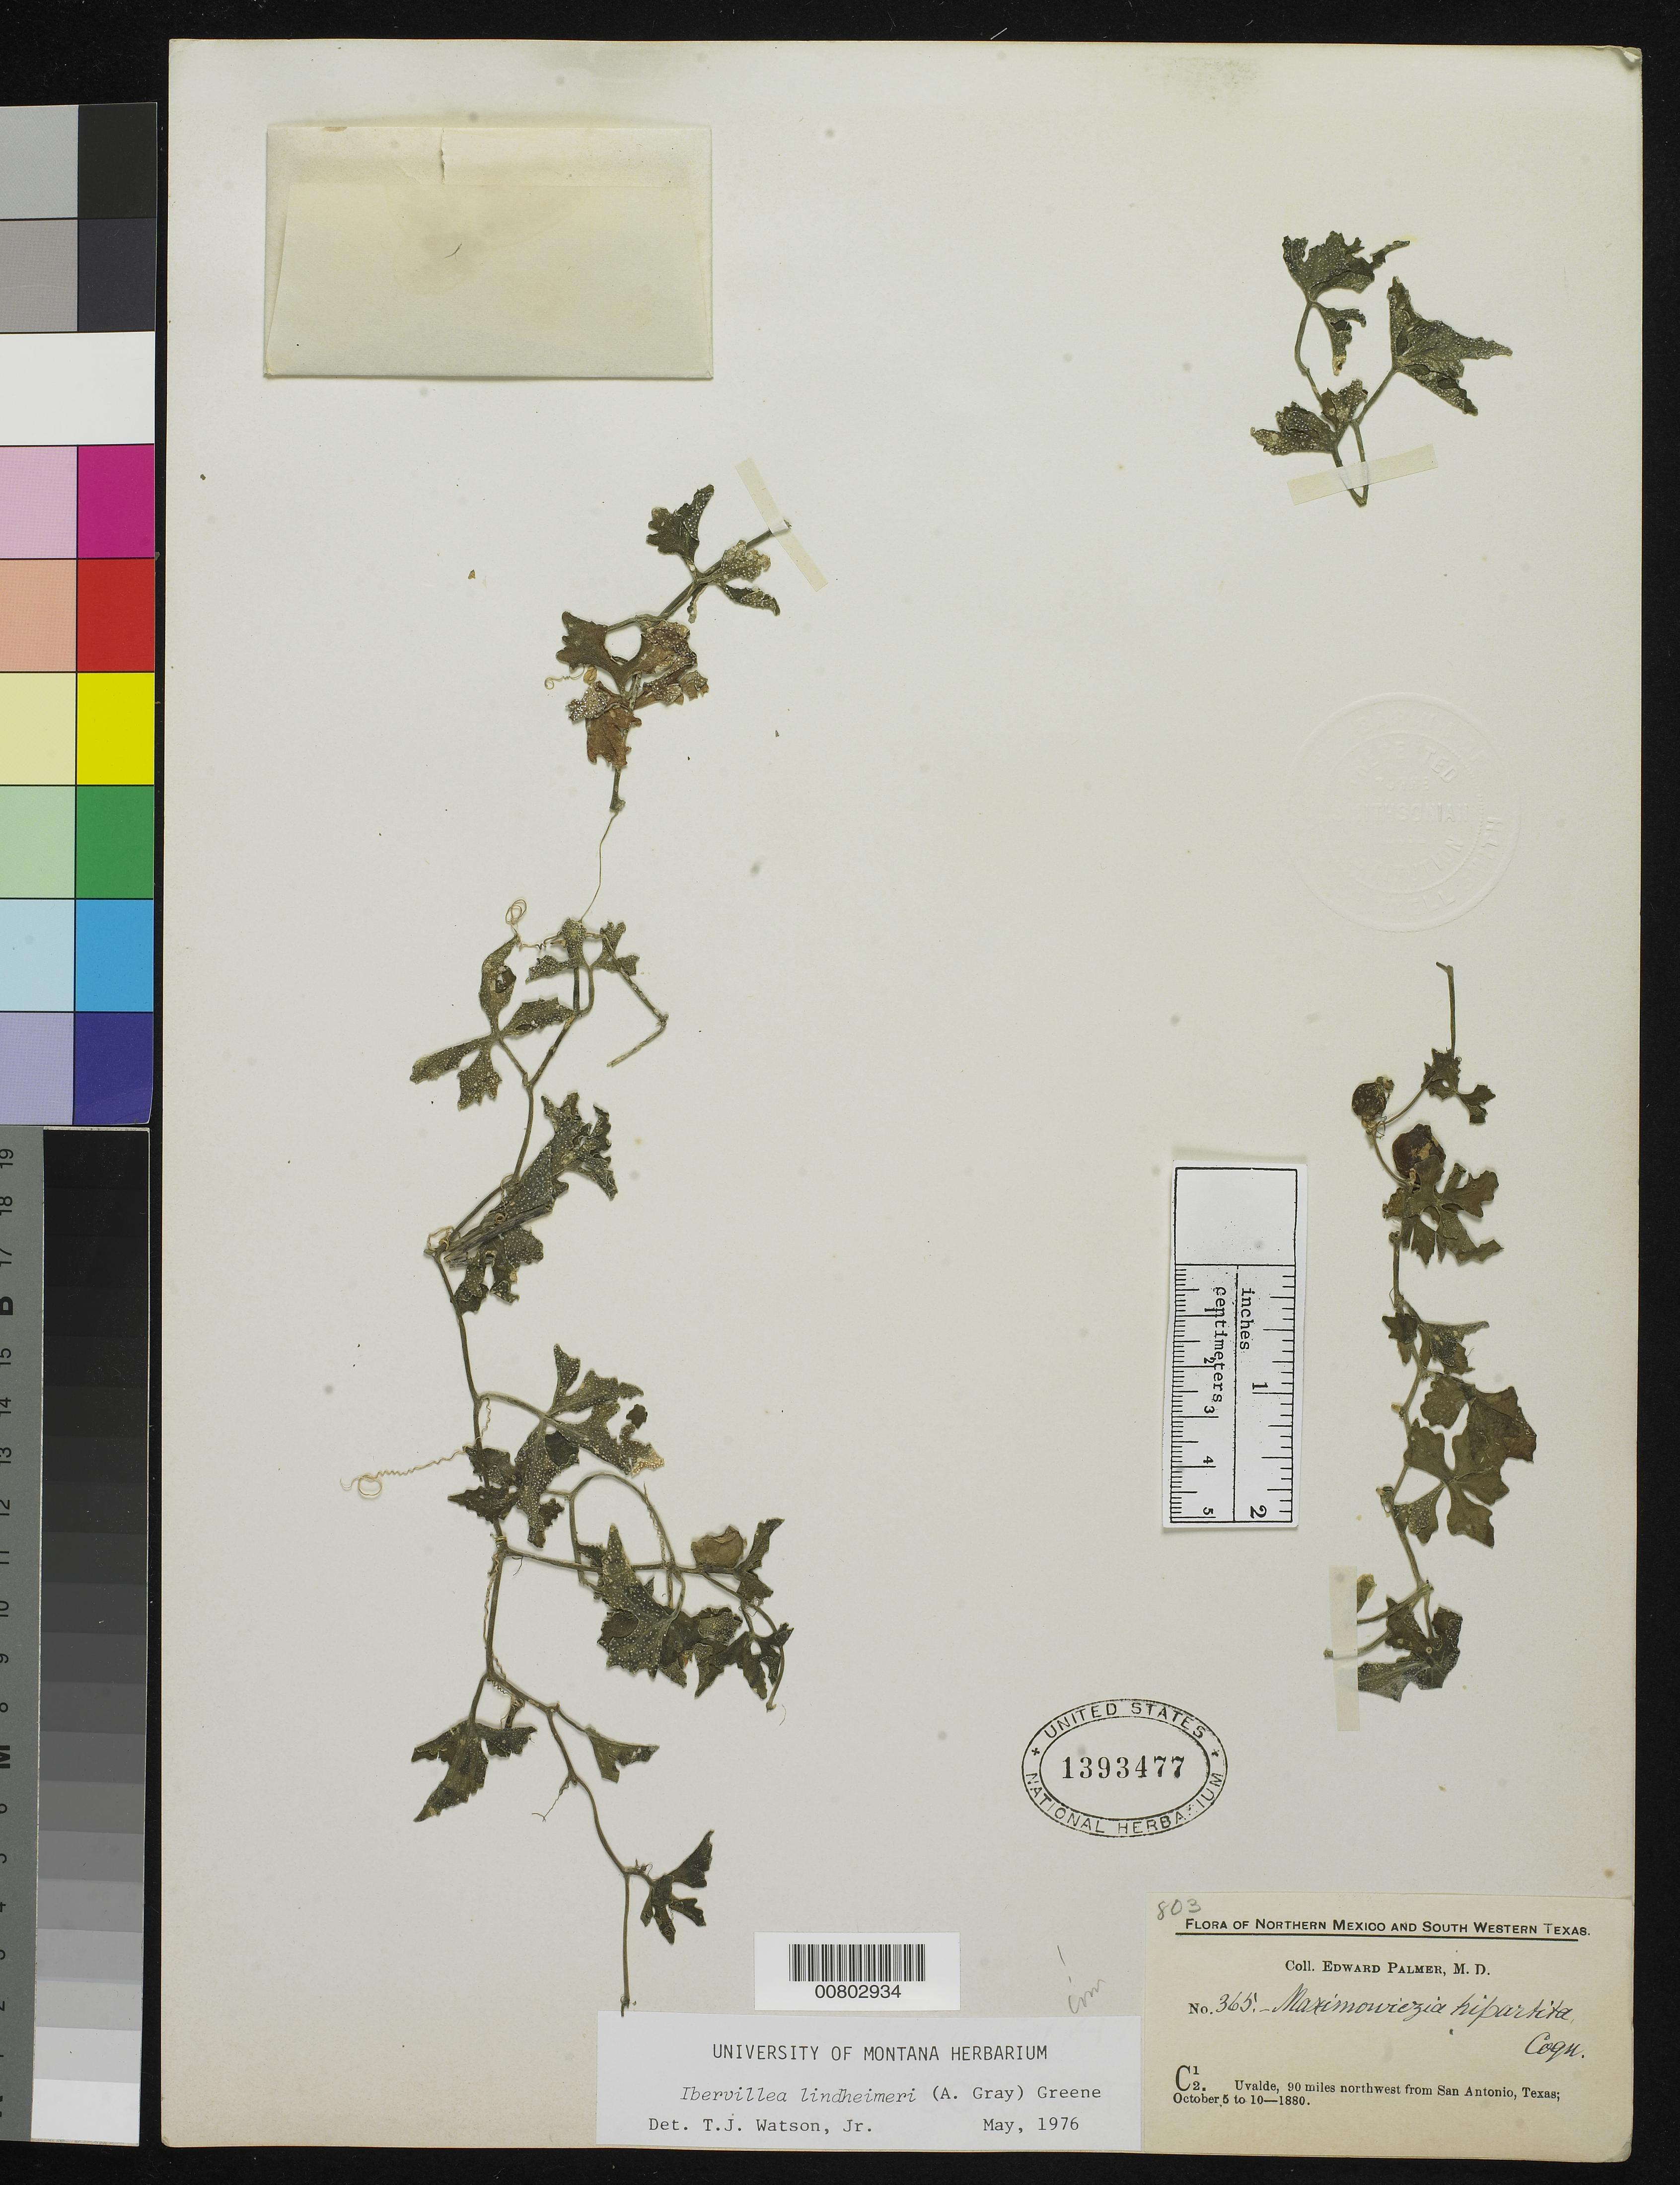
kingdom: Plantae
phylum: Tracheophyta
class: Magnoliopsida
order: Cucurbitales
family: Cucurbitaceae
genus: Ibervillea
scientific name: Ibervillea lindheimeri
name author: (A. Gray) Greene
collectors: E. Palmer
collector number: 365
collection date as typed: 05 Oct 1880 to 10 Oct 1880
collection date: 1880-10-05/1880-10-10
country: United States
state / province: Texas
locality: C12. Uvalde, 90 miles northwest from San Antonio, Texas.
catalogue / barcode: US 1393477